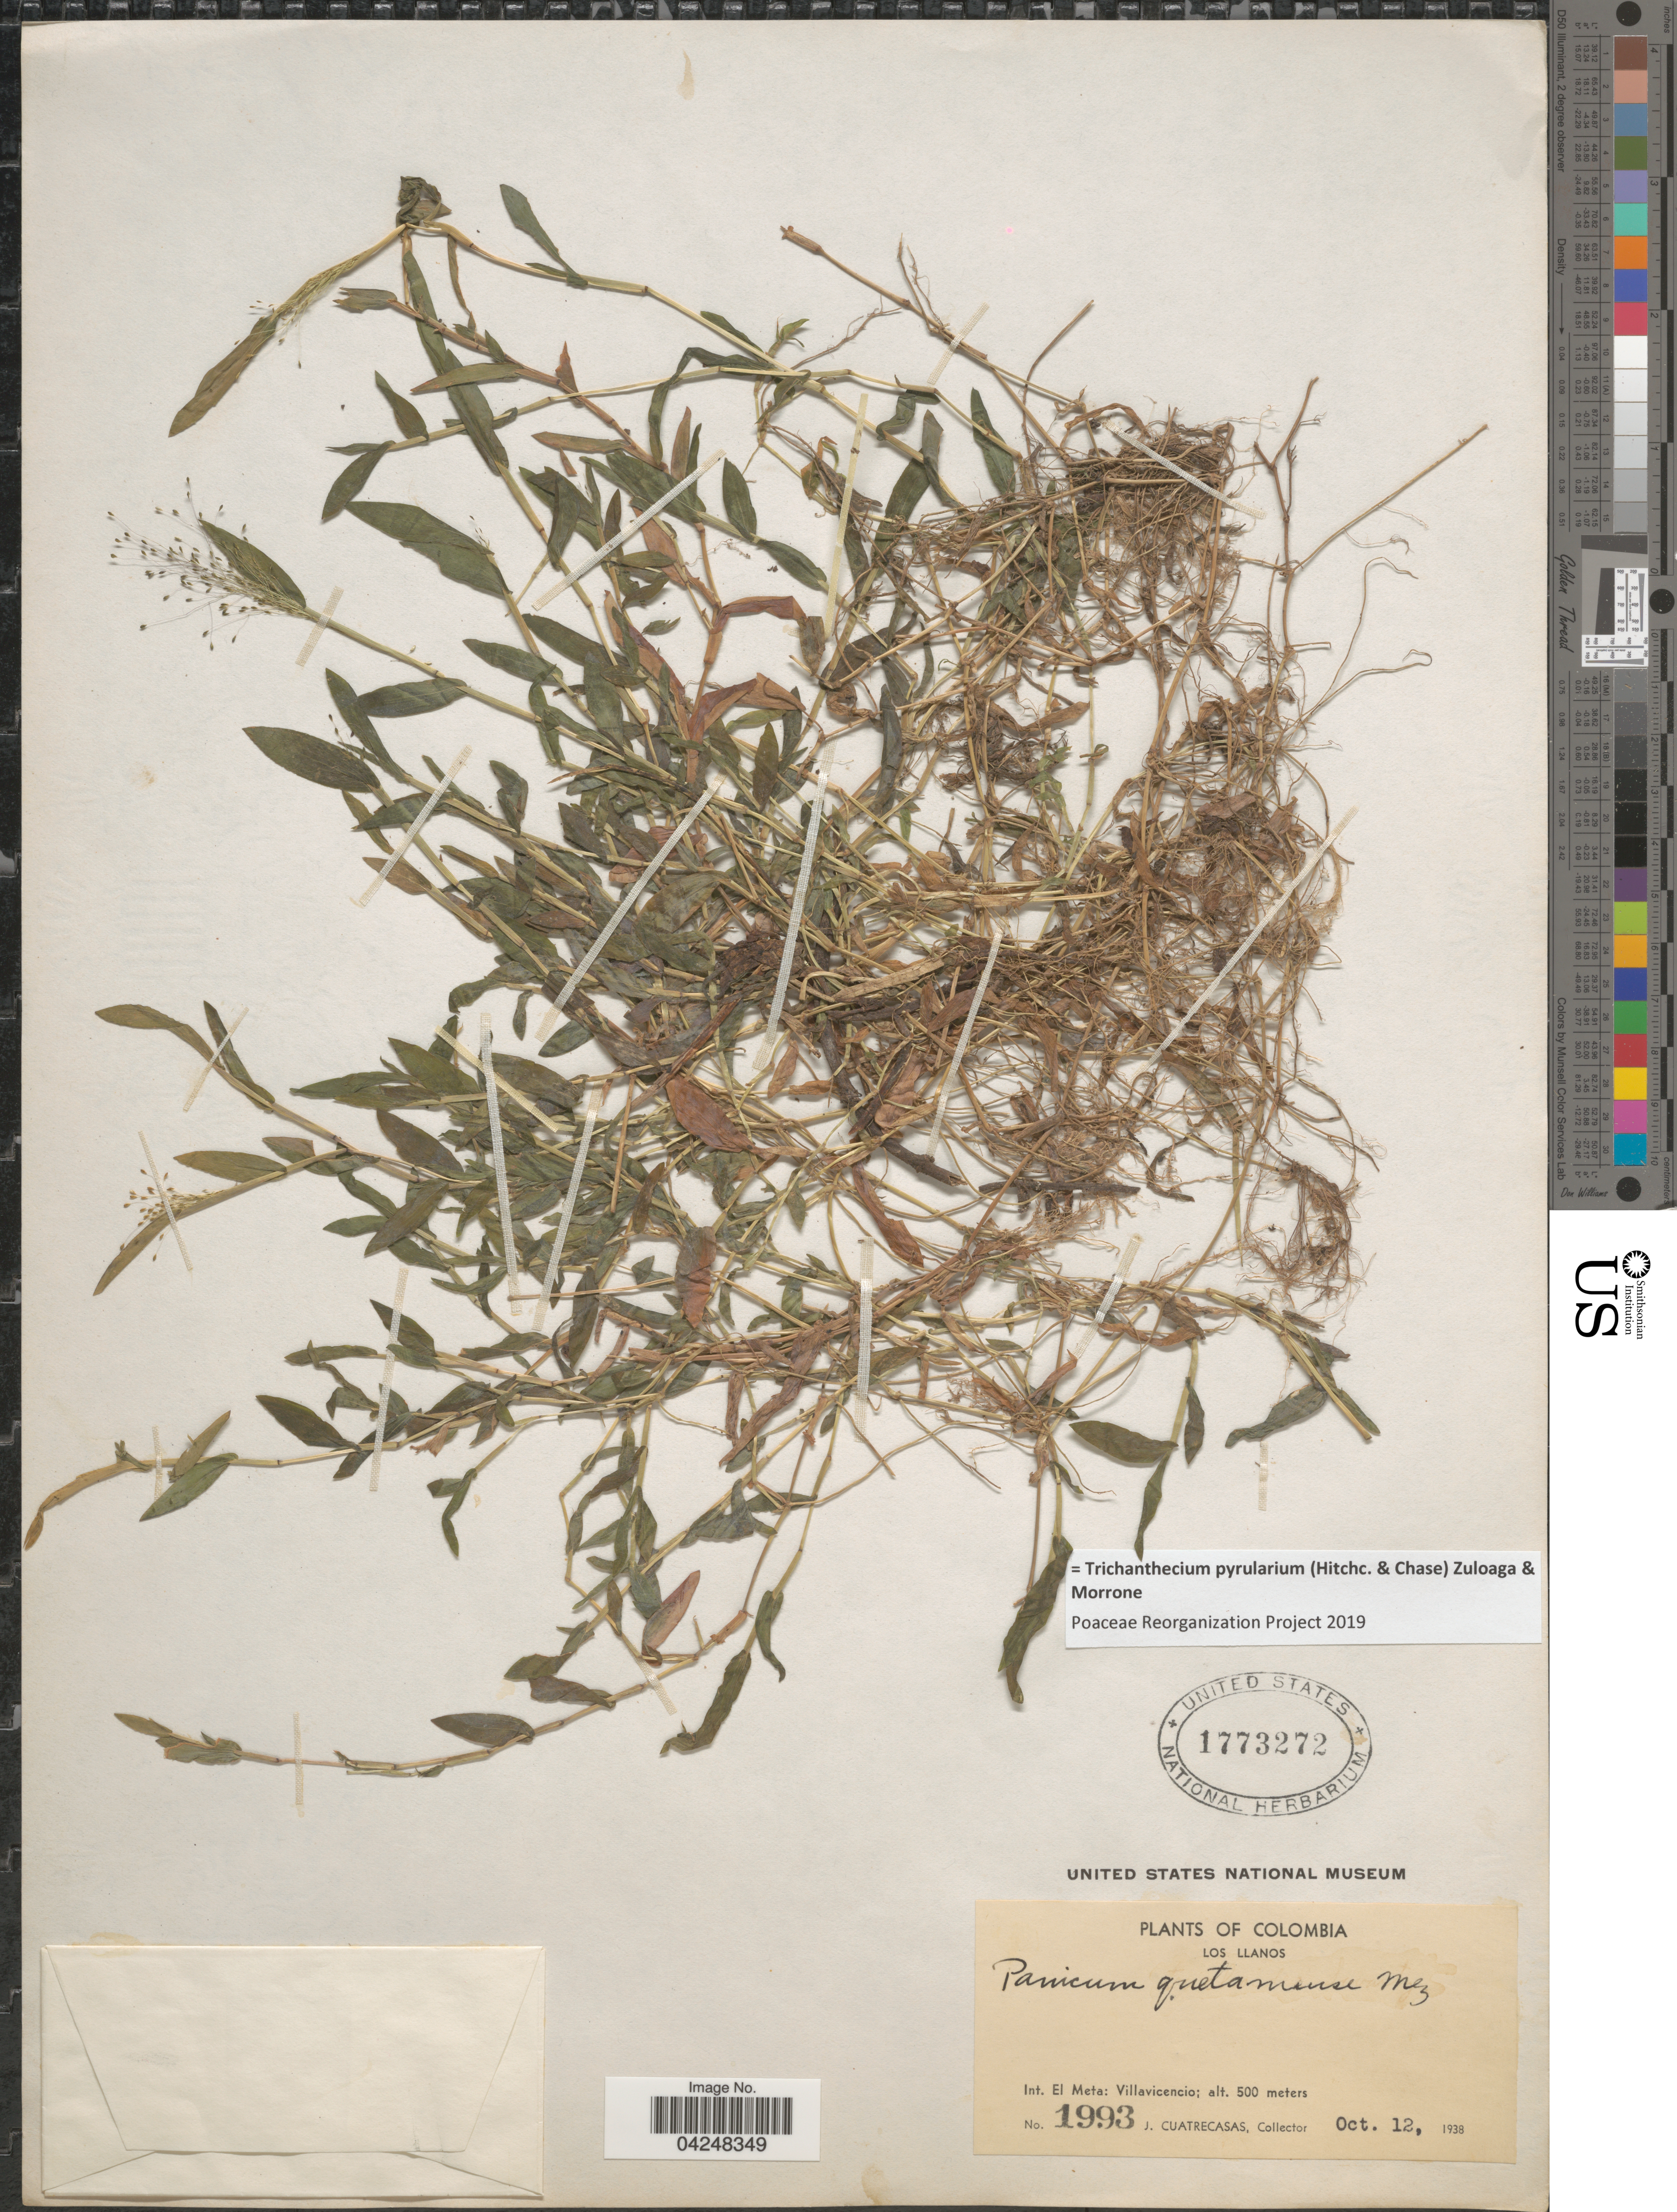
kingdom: Plantae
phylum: Tracheophyta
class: Liliopsida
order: Poales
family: Poaceae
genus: Trichanthecium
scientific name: Trichanthecium pyrularium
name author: (Hitchc. & Chase) Zuloaga & Morrone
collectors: J. Cuatrecasas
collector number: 1993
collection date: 1938-10-12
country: Colombia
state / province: Meta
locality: Los Llanos. Int. El Meta: Villavicencio.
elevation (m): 500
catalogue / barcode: US 1773272